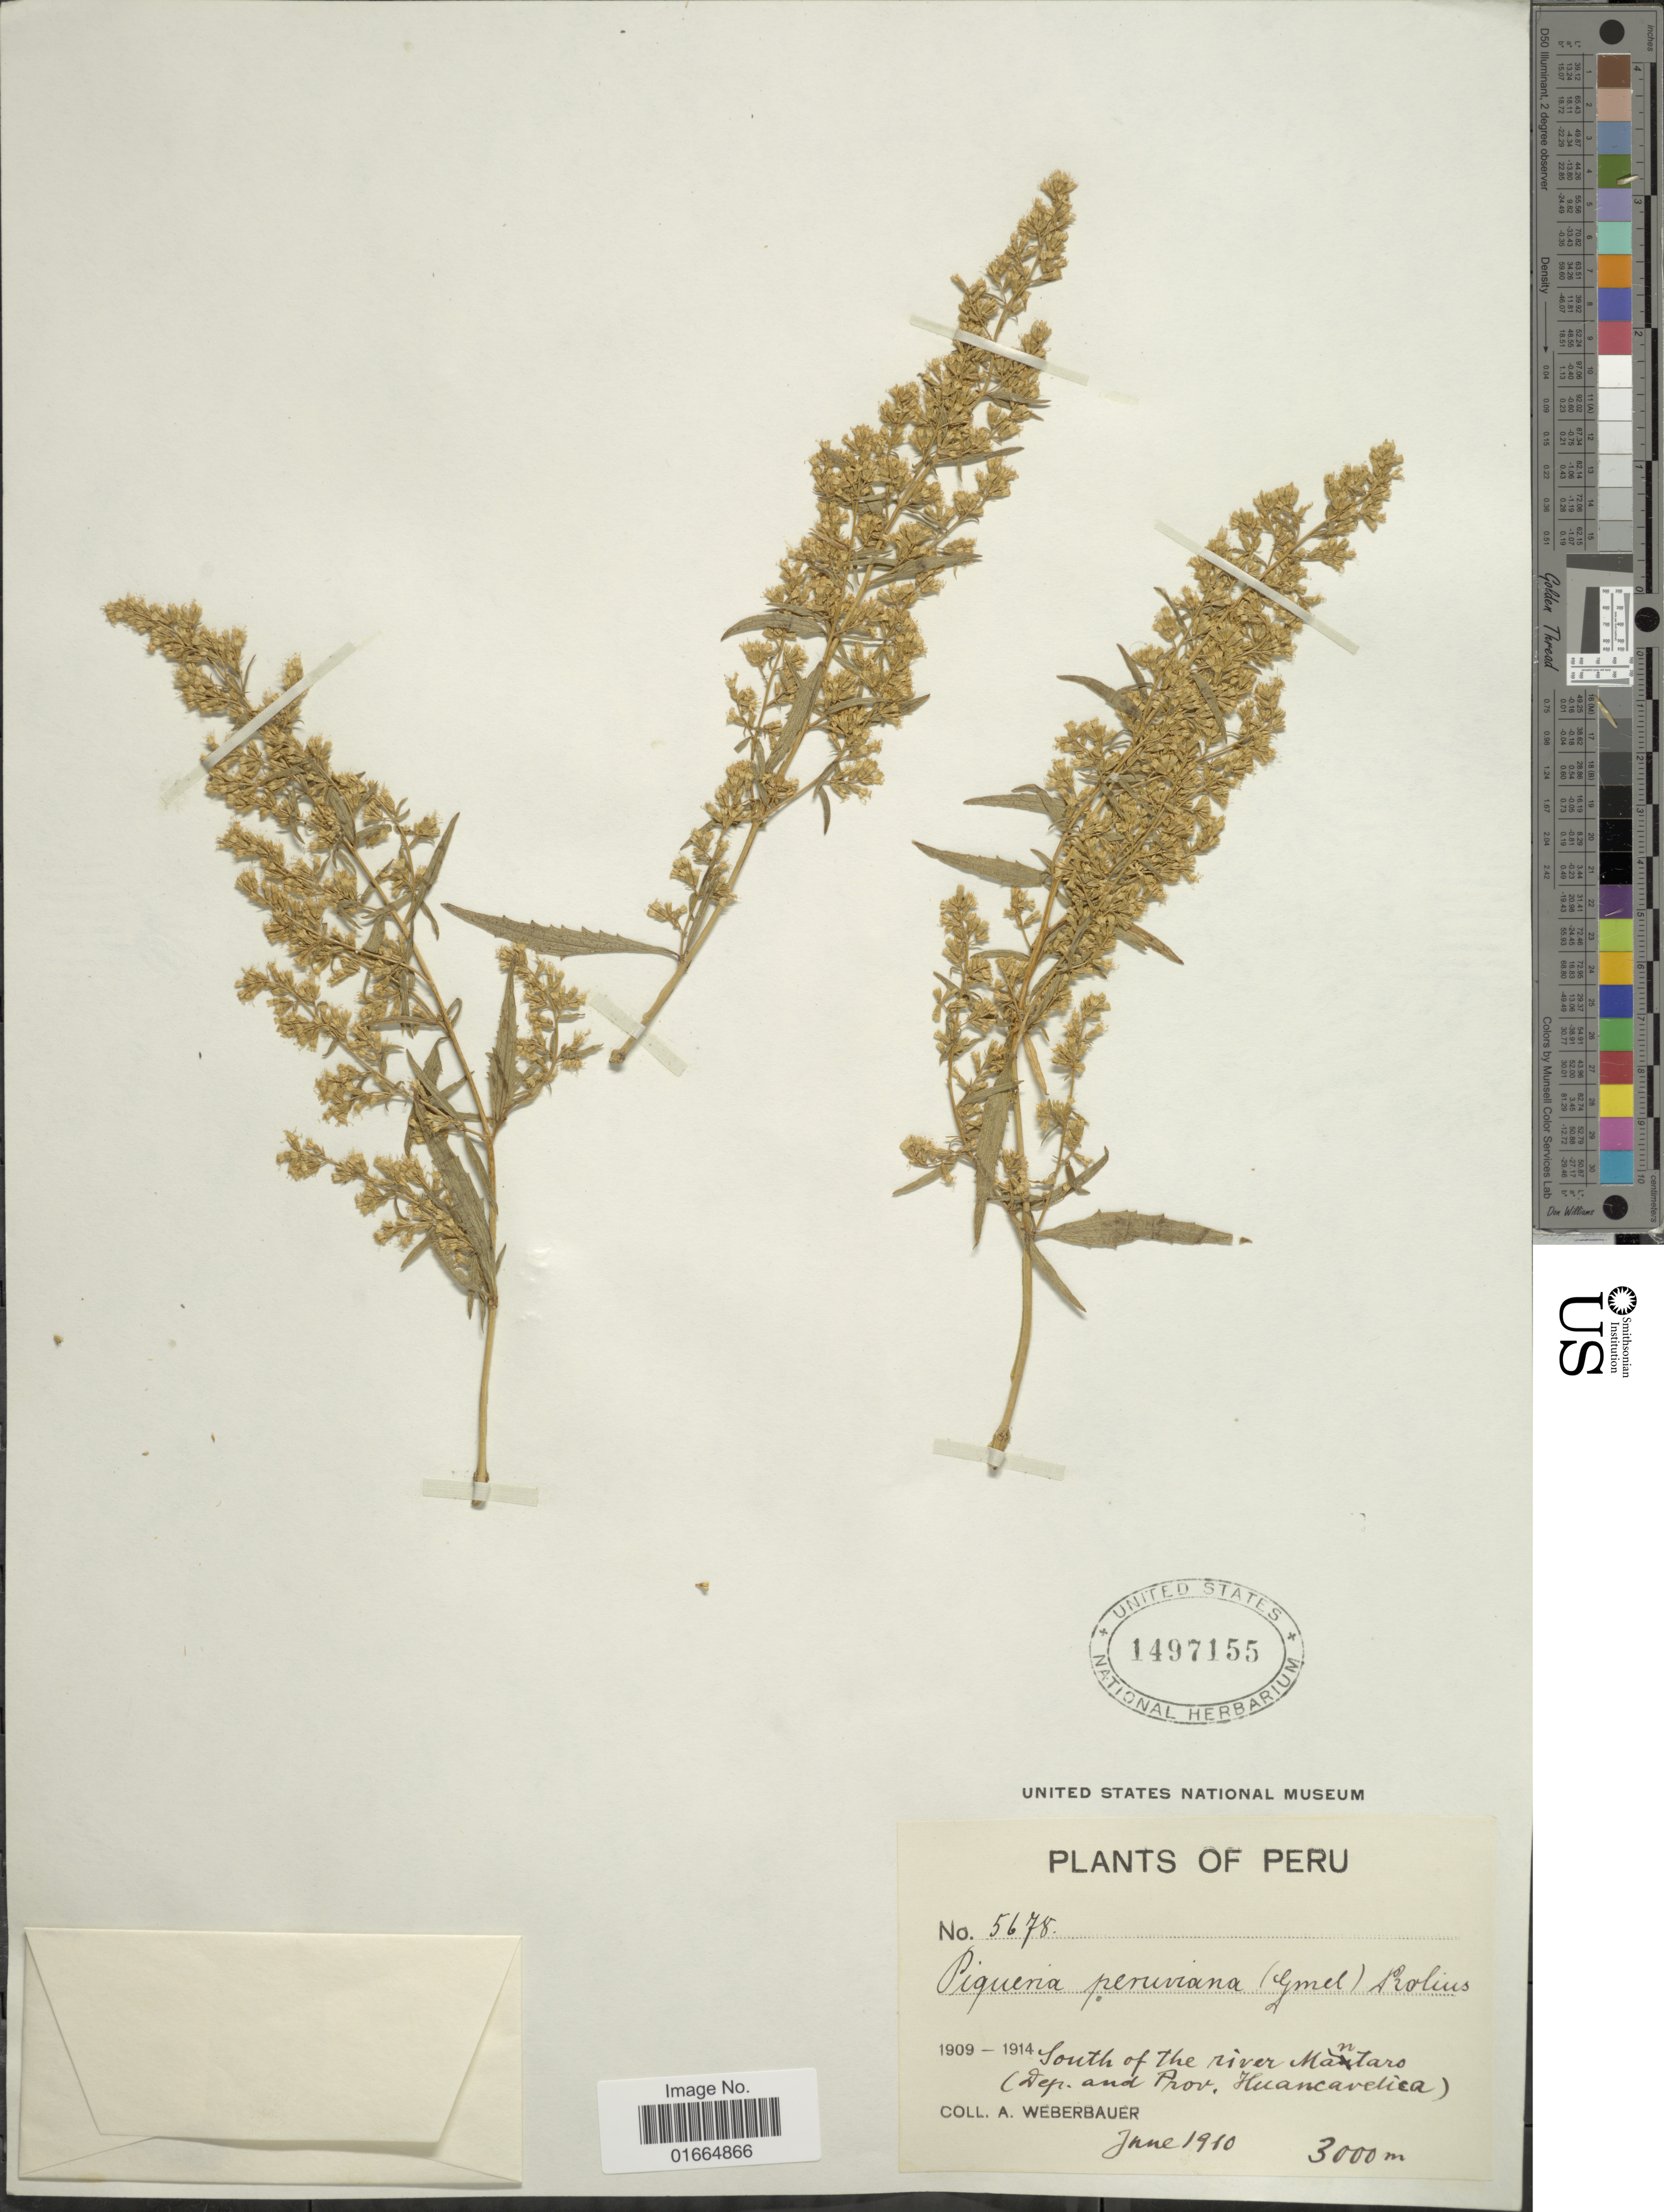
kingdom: Plantae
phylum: Tracheophyta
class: Magnoliopsida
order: Asterales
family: Asteraceae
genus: Ophryosporus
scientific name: Ophryosporus peruvianus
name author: (J.F. Gmel.) R.M. King & H. Rob.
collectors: A. Weberbauer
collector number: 5678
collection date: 1910-06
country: Peru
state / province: Huancavelica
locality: South of the river Mantaro (Dep. and Prov. Huancavelica)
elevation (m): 3000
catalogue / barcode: US 1497155